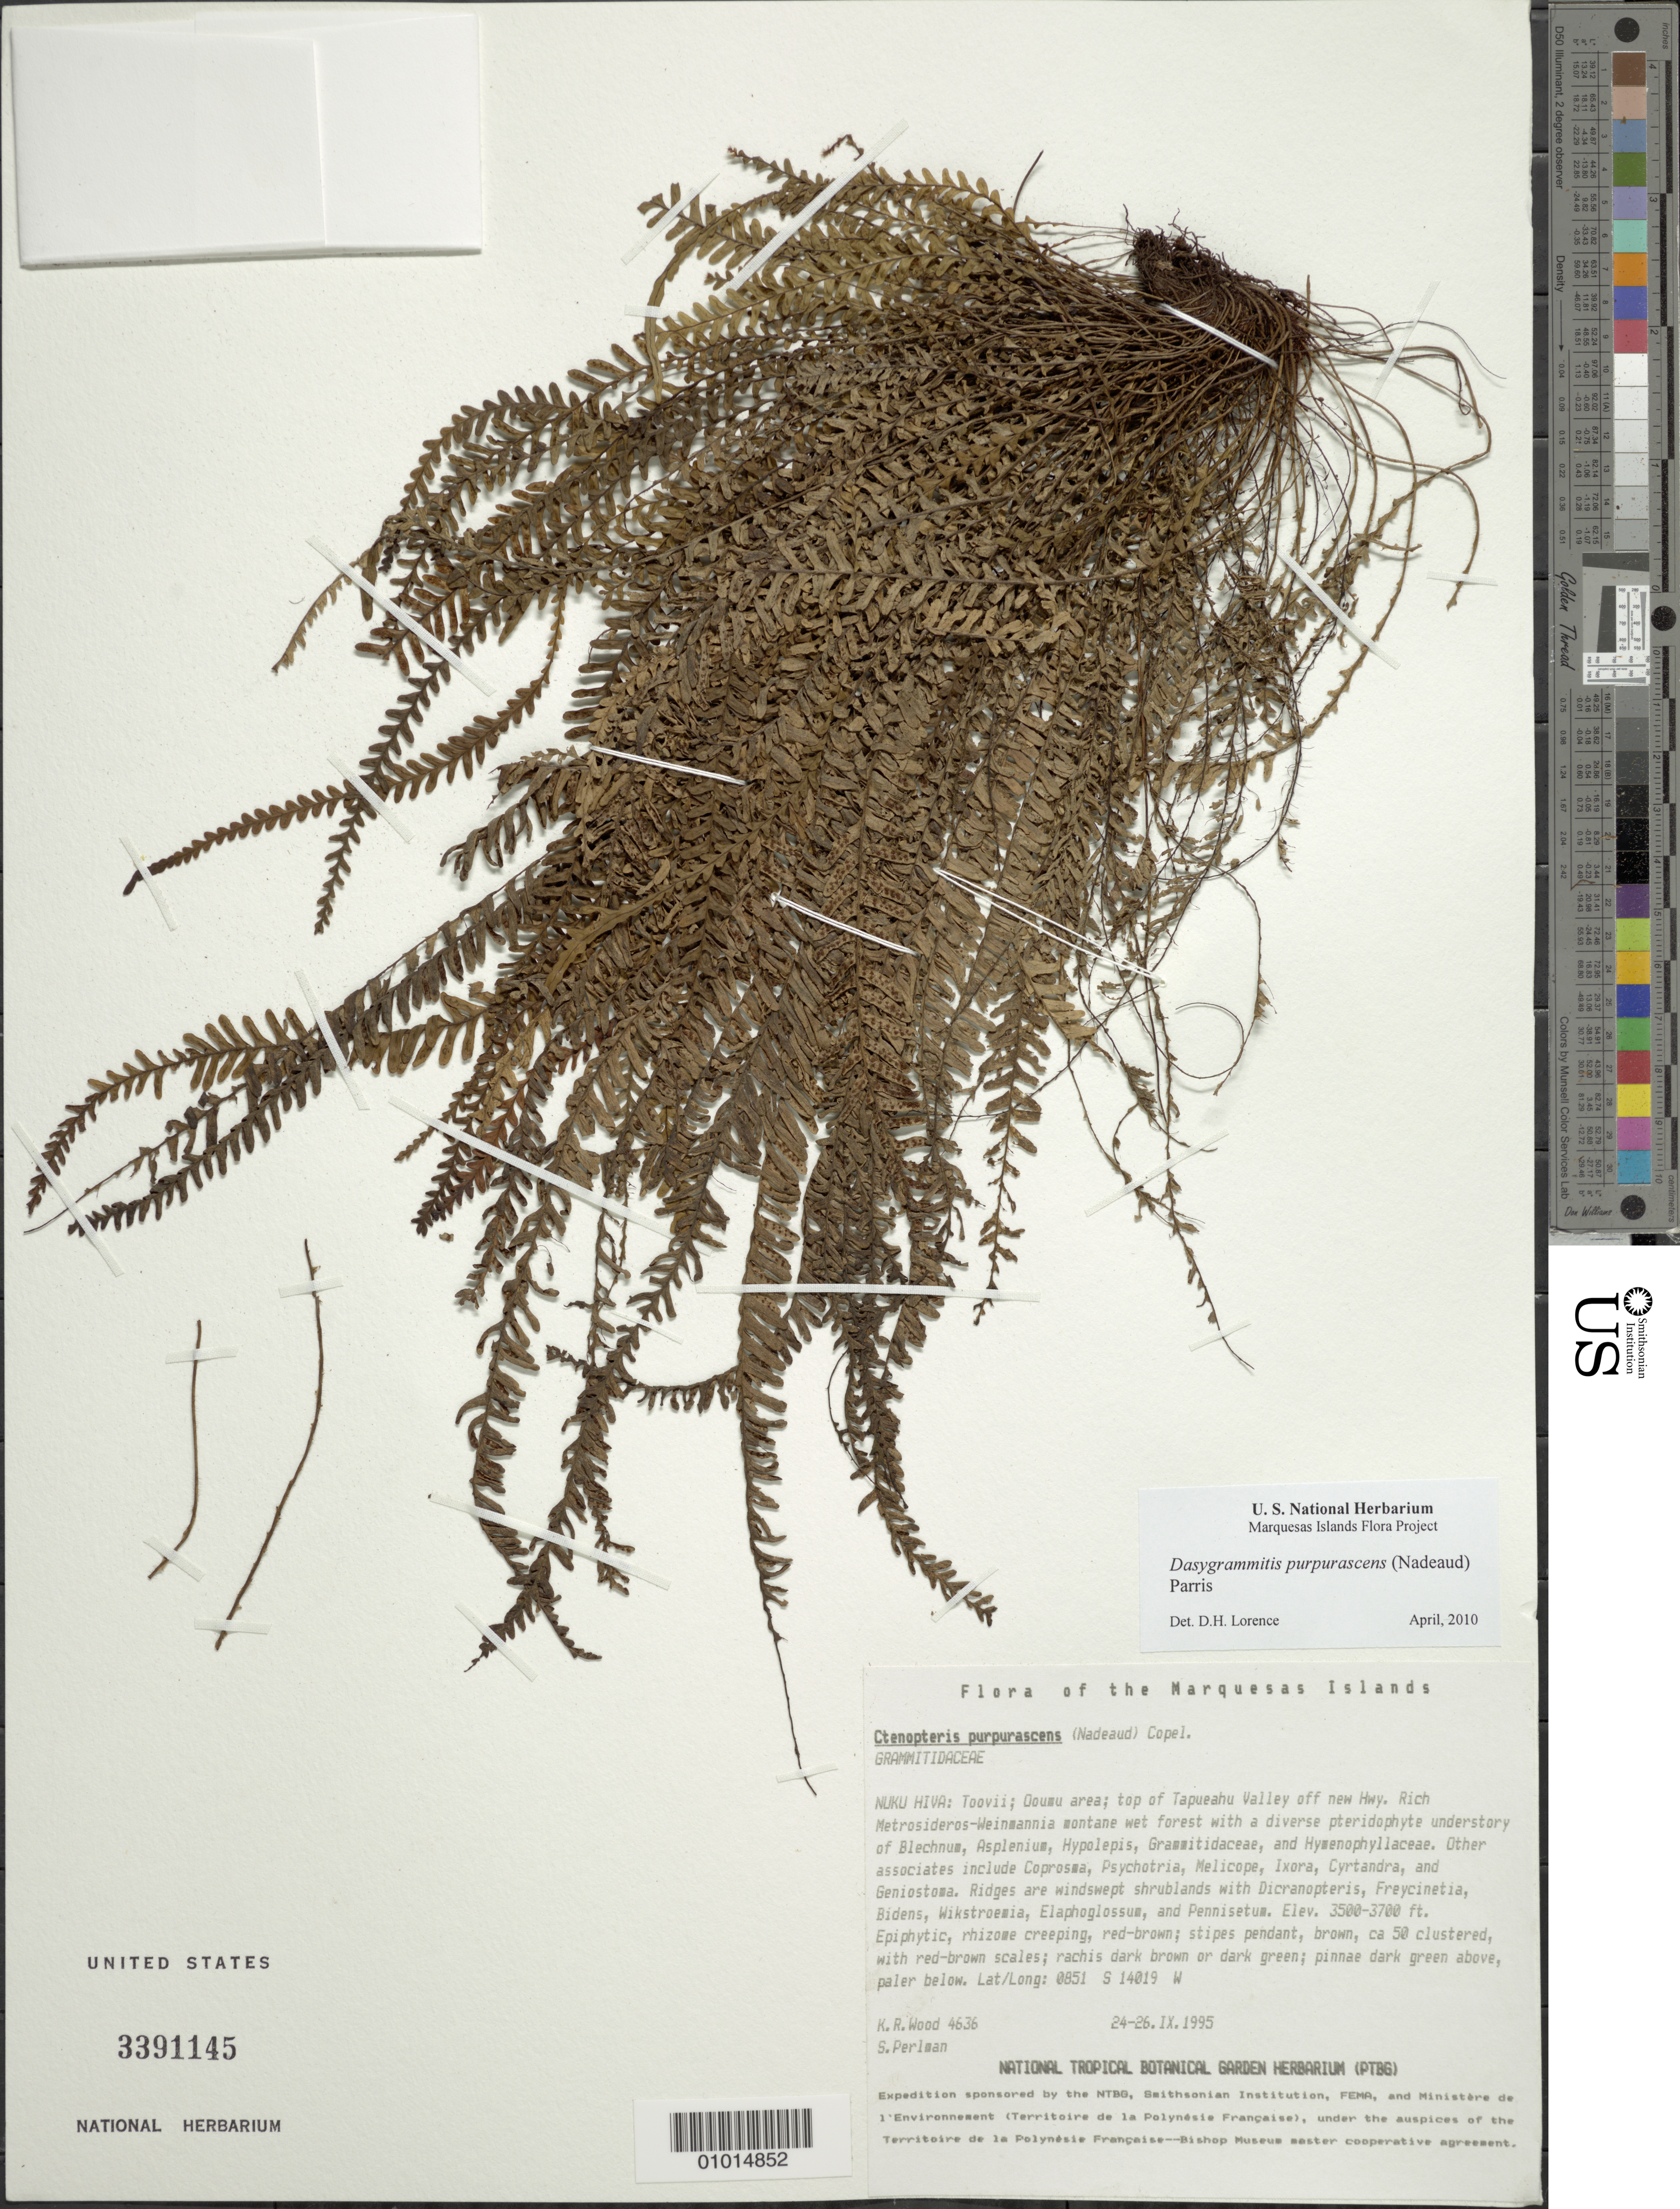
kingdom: Plantae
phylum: Tracheophyta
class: Polypodiopsida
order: Polypodiales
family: Polypodiaceae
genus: Dasygrammitis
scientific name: Dasygrammitis purpurascens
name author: (Nadeaud) Parris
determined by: Lorence, David H., (PTBG), National Tropical Botanical Garden (UNITED STATES)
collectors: K. R. Wood & S. P. Perlman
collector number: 4636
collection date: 1995-09-24/1995-09-26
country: French Polynesia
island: Nuku Hiva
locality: Toovii, Ooumu area, top of Tapueahu Valley off new hwy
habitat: Rich Metrosideros - Weinmannia montane wet forests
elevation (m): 1067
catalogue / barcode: US 3391145